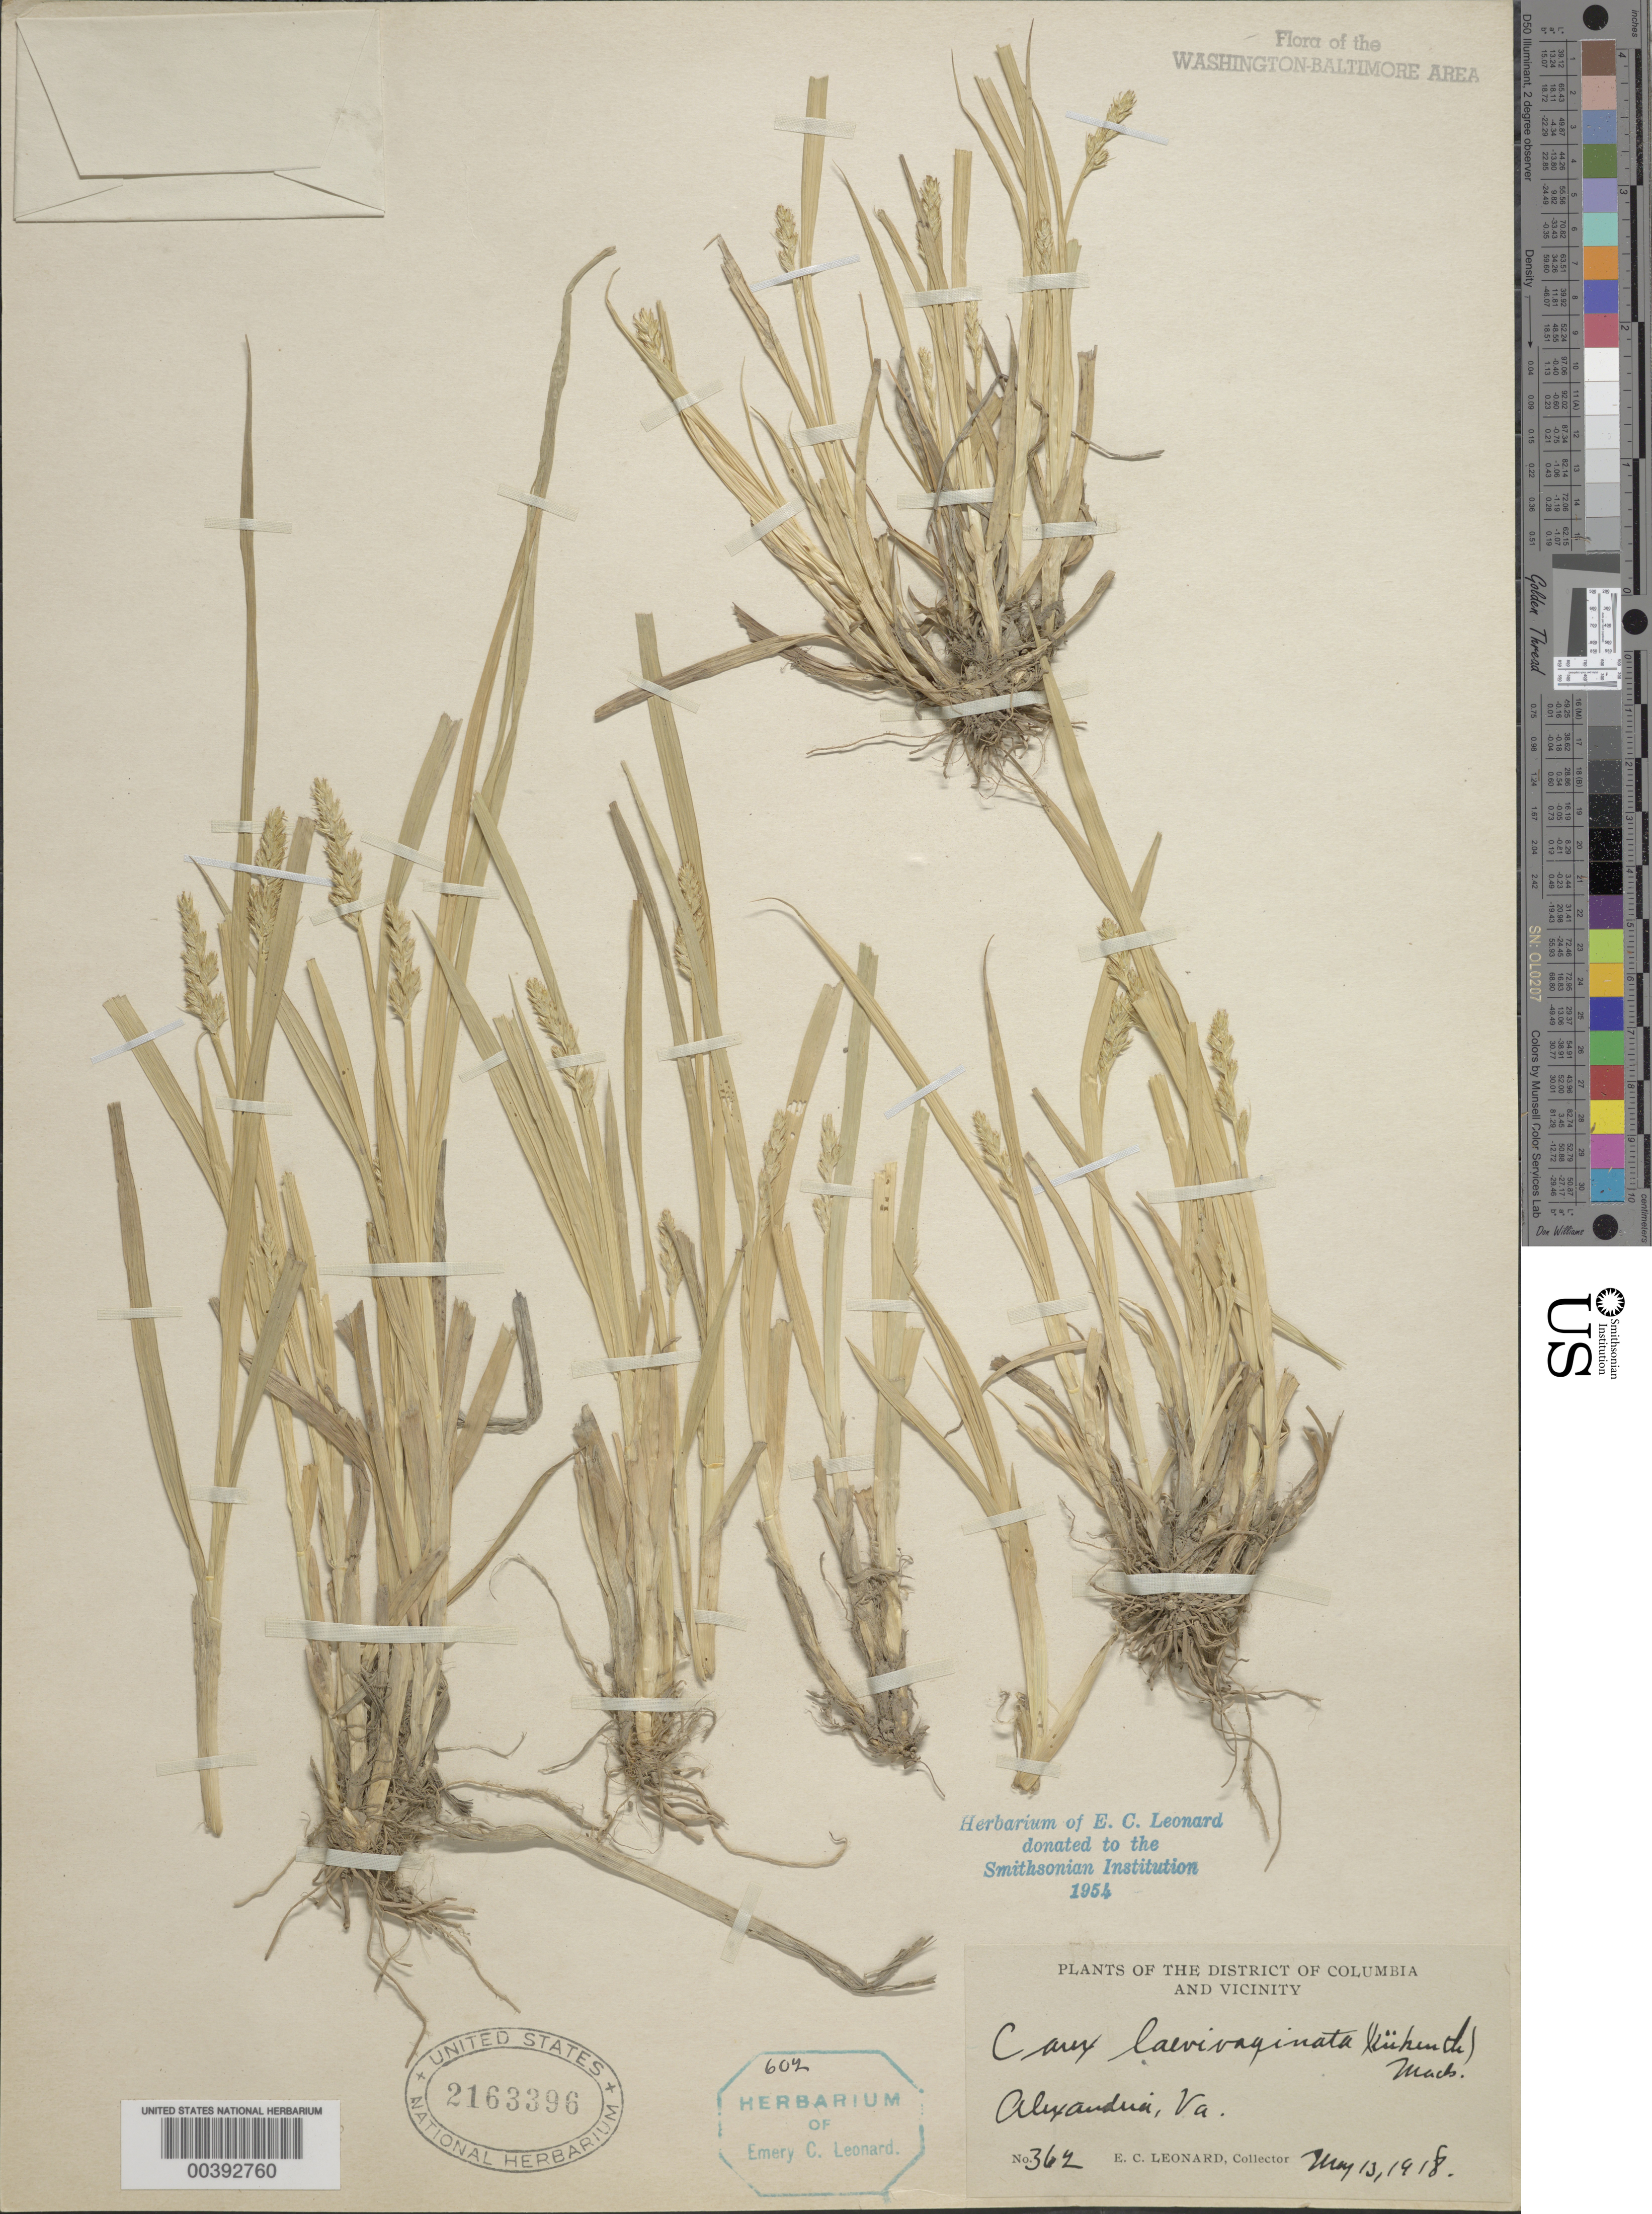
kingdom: Plantae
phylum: Tracheophyta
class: Liliopsida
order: Poales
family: Cyperaceae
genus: Carex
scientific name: Carex laevivaginata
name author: (Kük.) Mack.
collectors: E. C. Leonard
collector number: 362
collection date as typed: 13 May 1918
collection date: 1918-05-13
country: United States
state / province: Virginia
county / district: City of Alexandria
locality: Alexandria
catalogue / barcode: US 2163396